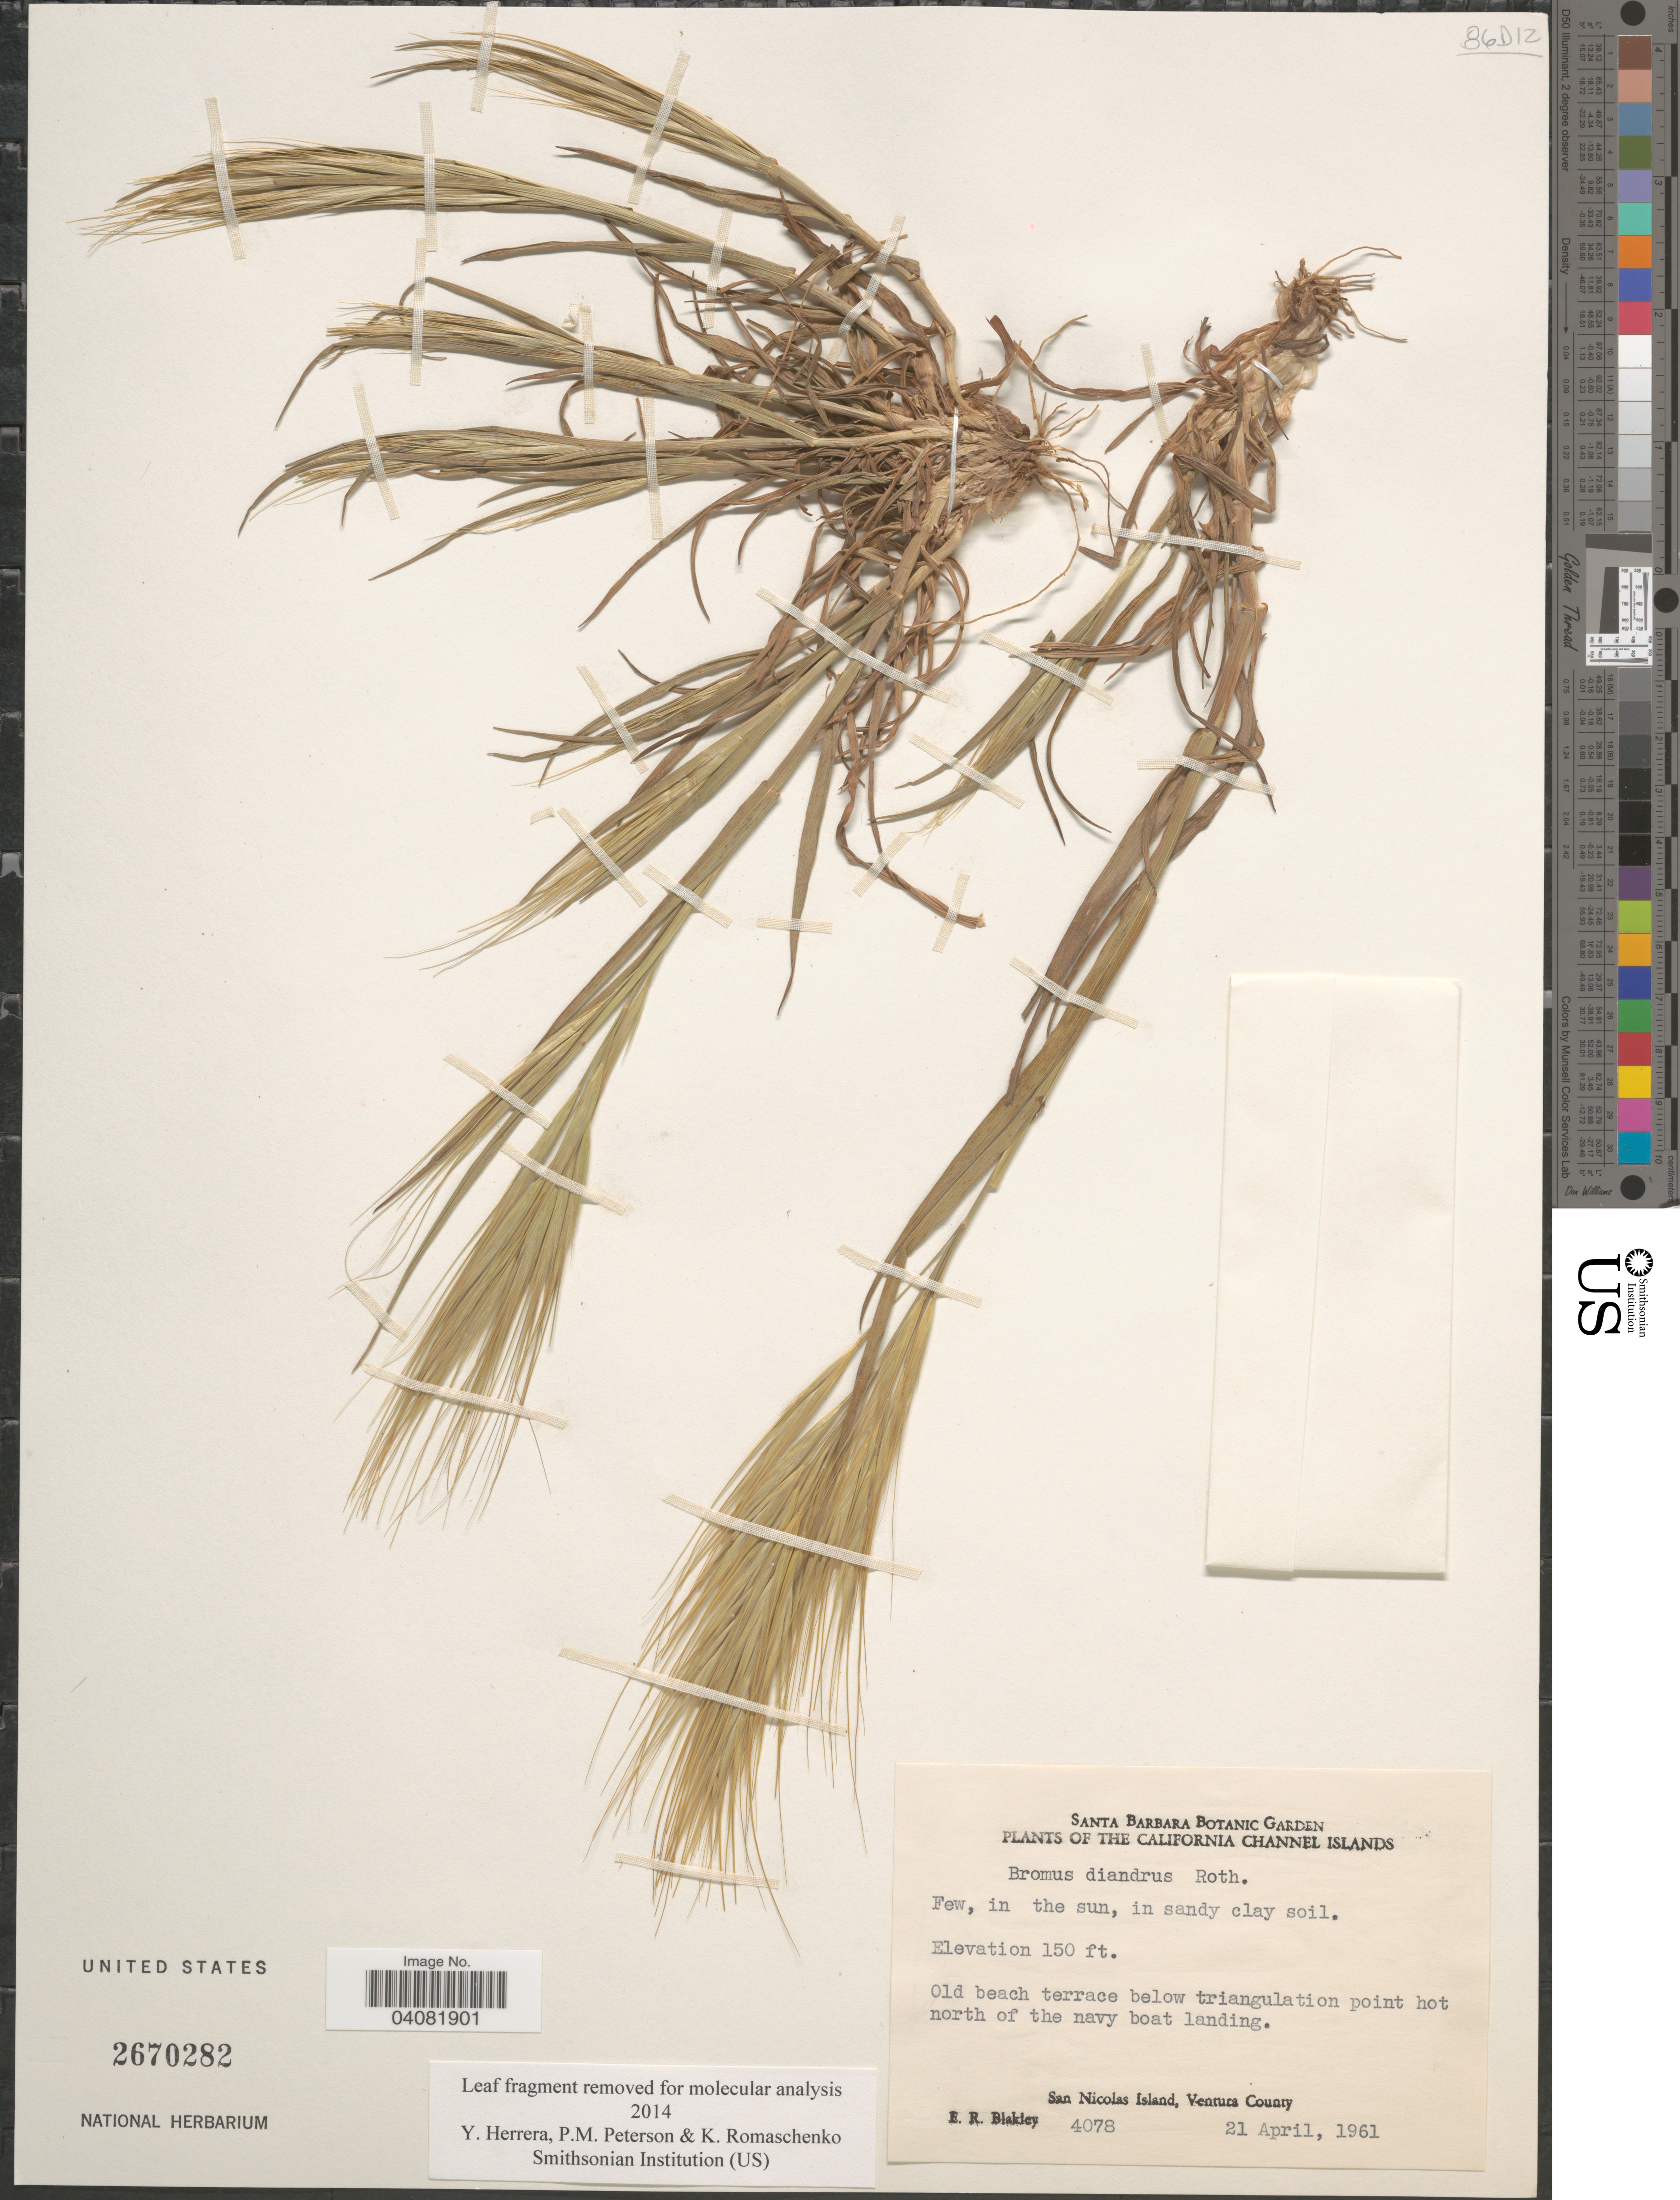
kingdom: Plantae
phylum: Tracheophyta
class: Liliopsida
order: Poales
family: Poaceae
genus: Bromus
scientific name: Bromus diandrus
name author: Roth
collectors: E. R. Blakley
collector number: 4078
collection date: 1961-04-21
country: United States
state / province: California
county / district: Ventura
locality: The California Channel Islands. Few, in the sun, in sandy clay soil. Old beach terrace below triangulation point hot north of the navy boat landing. San Nicolas Island, Ventura County.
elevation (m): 46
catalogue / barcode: US 2670282